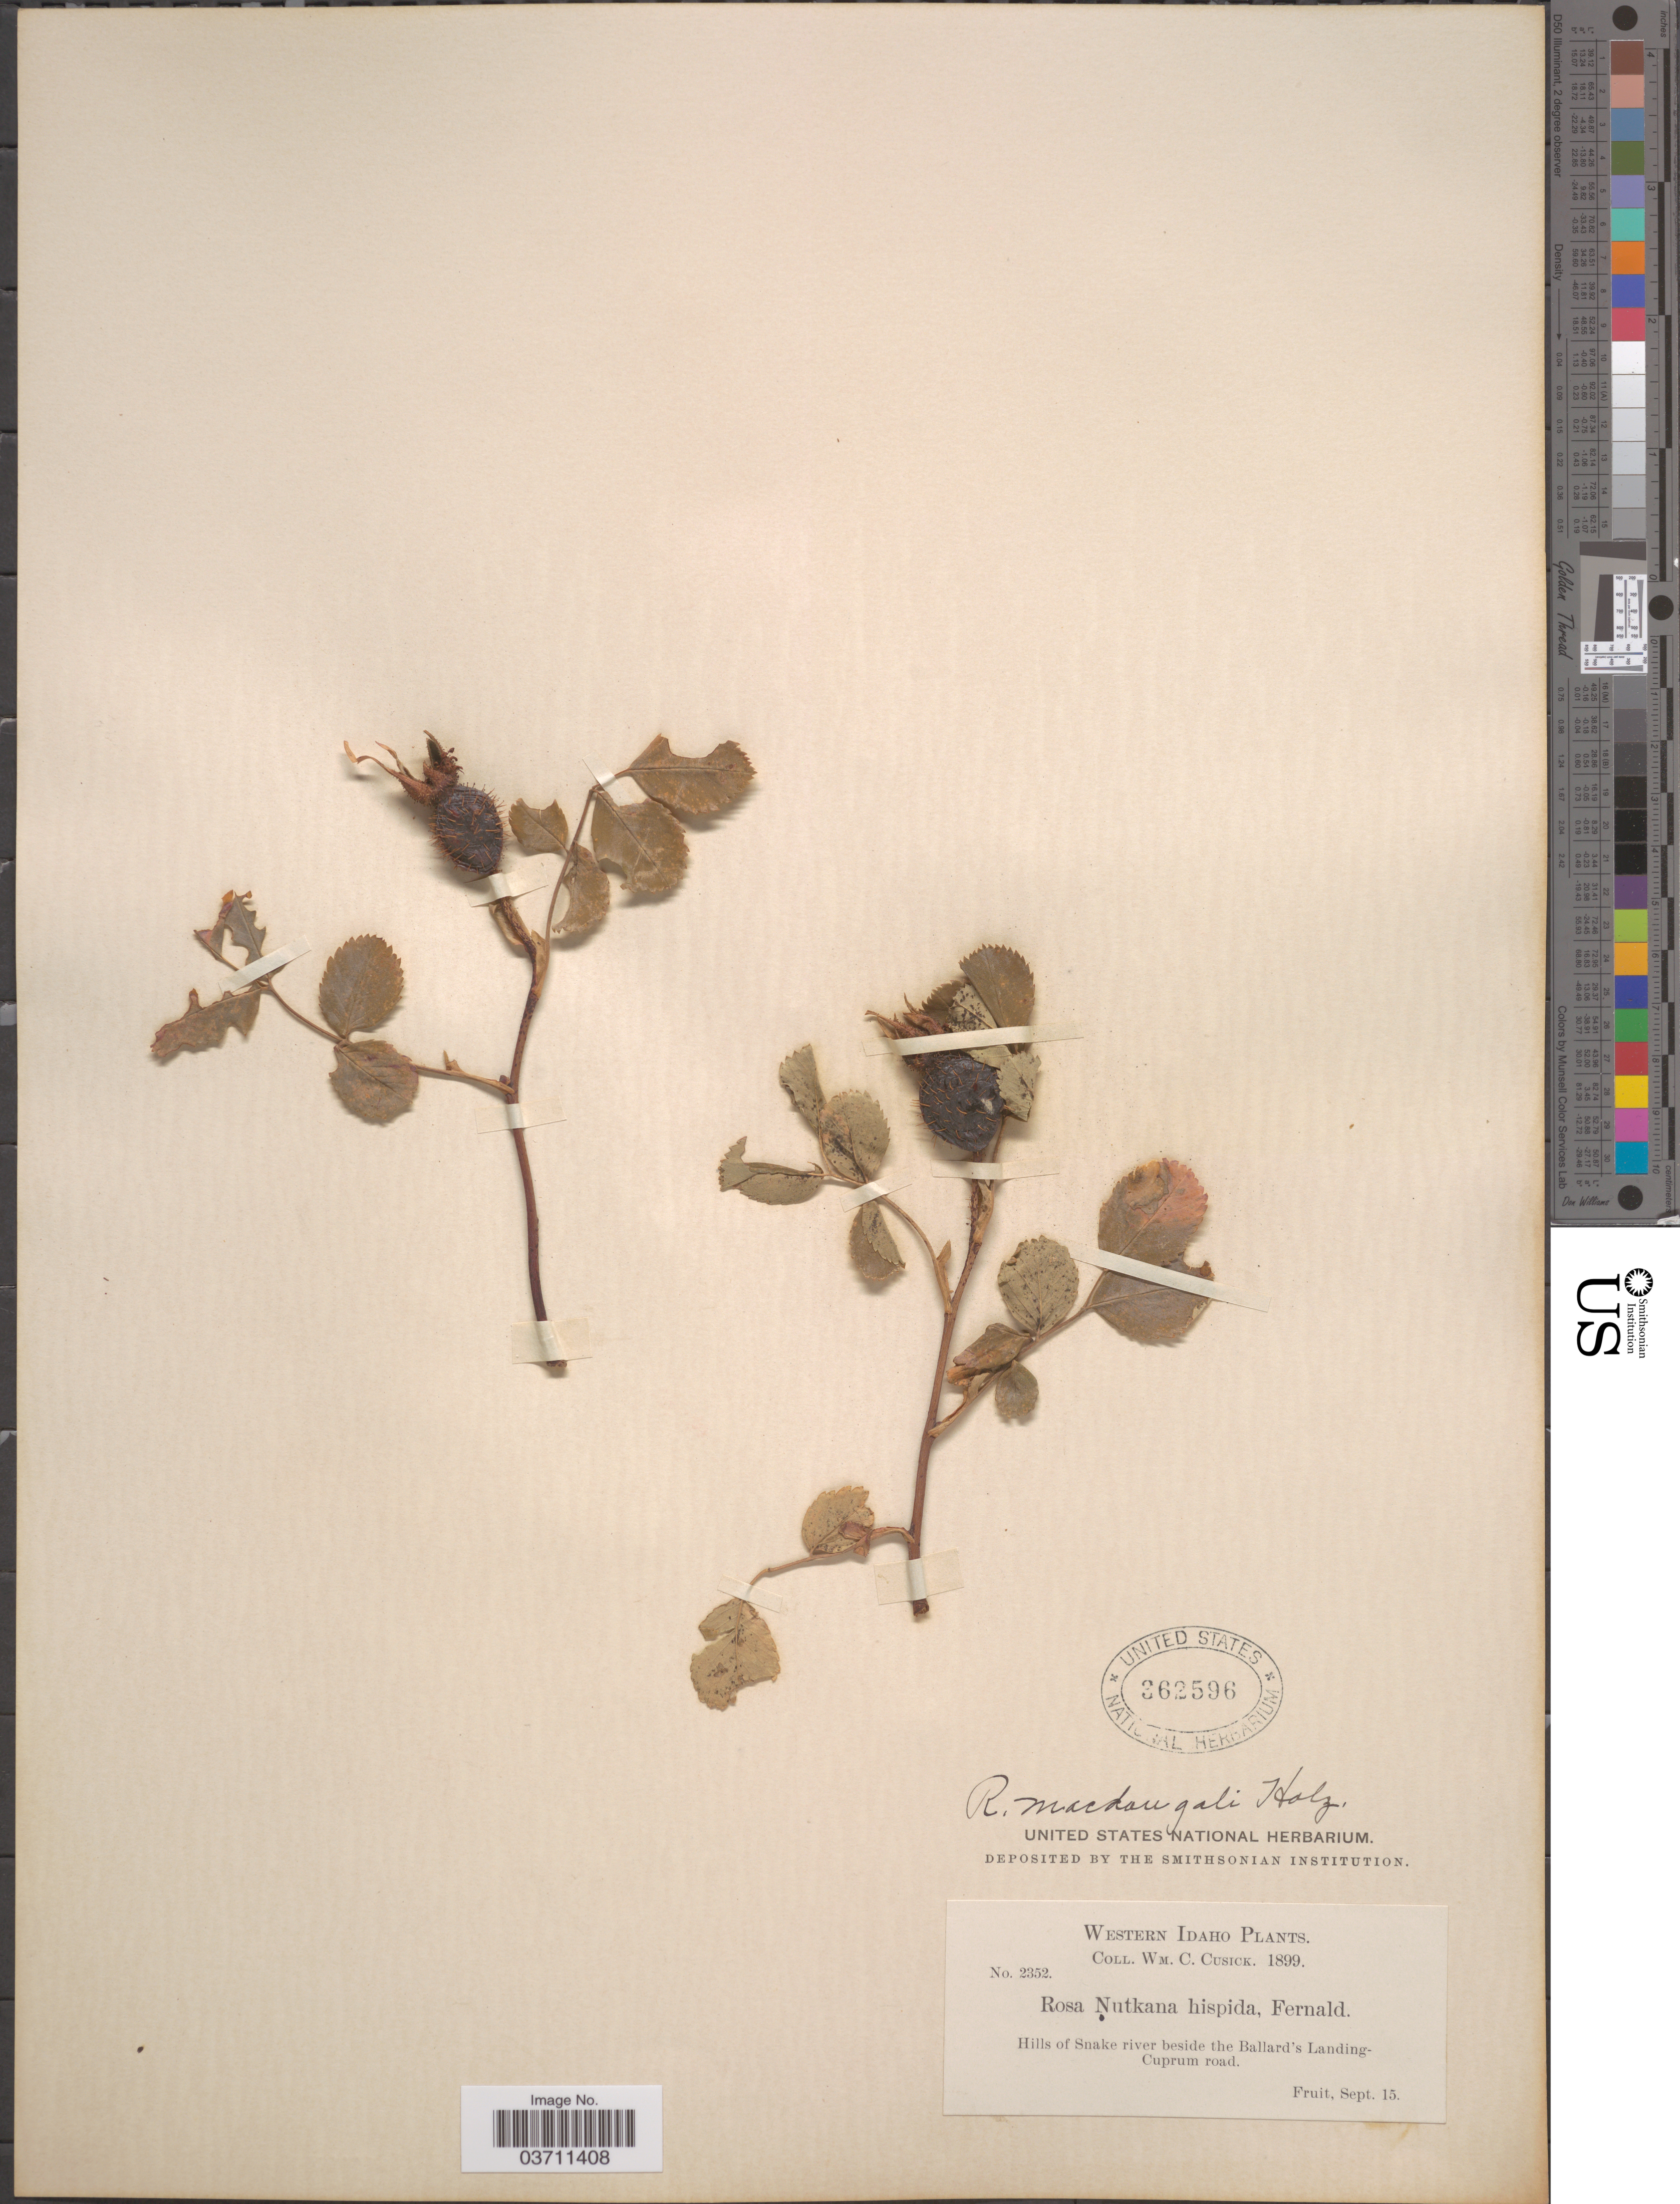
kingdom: Plantae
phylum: Tracheophyta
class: Magnoliopsida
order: Rosales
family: Rosaceae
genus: Rosa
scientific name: Rosa macdougali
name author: Holz.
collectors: W. C. Cusick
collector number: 2352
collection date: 1899-09-15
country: United States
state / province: Idaho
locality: Western Idaho. Hills of Snake river beside the Ballard's Landing-Cuprum road.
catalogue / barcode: US 362596